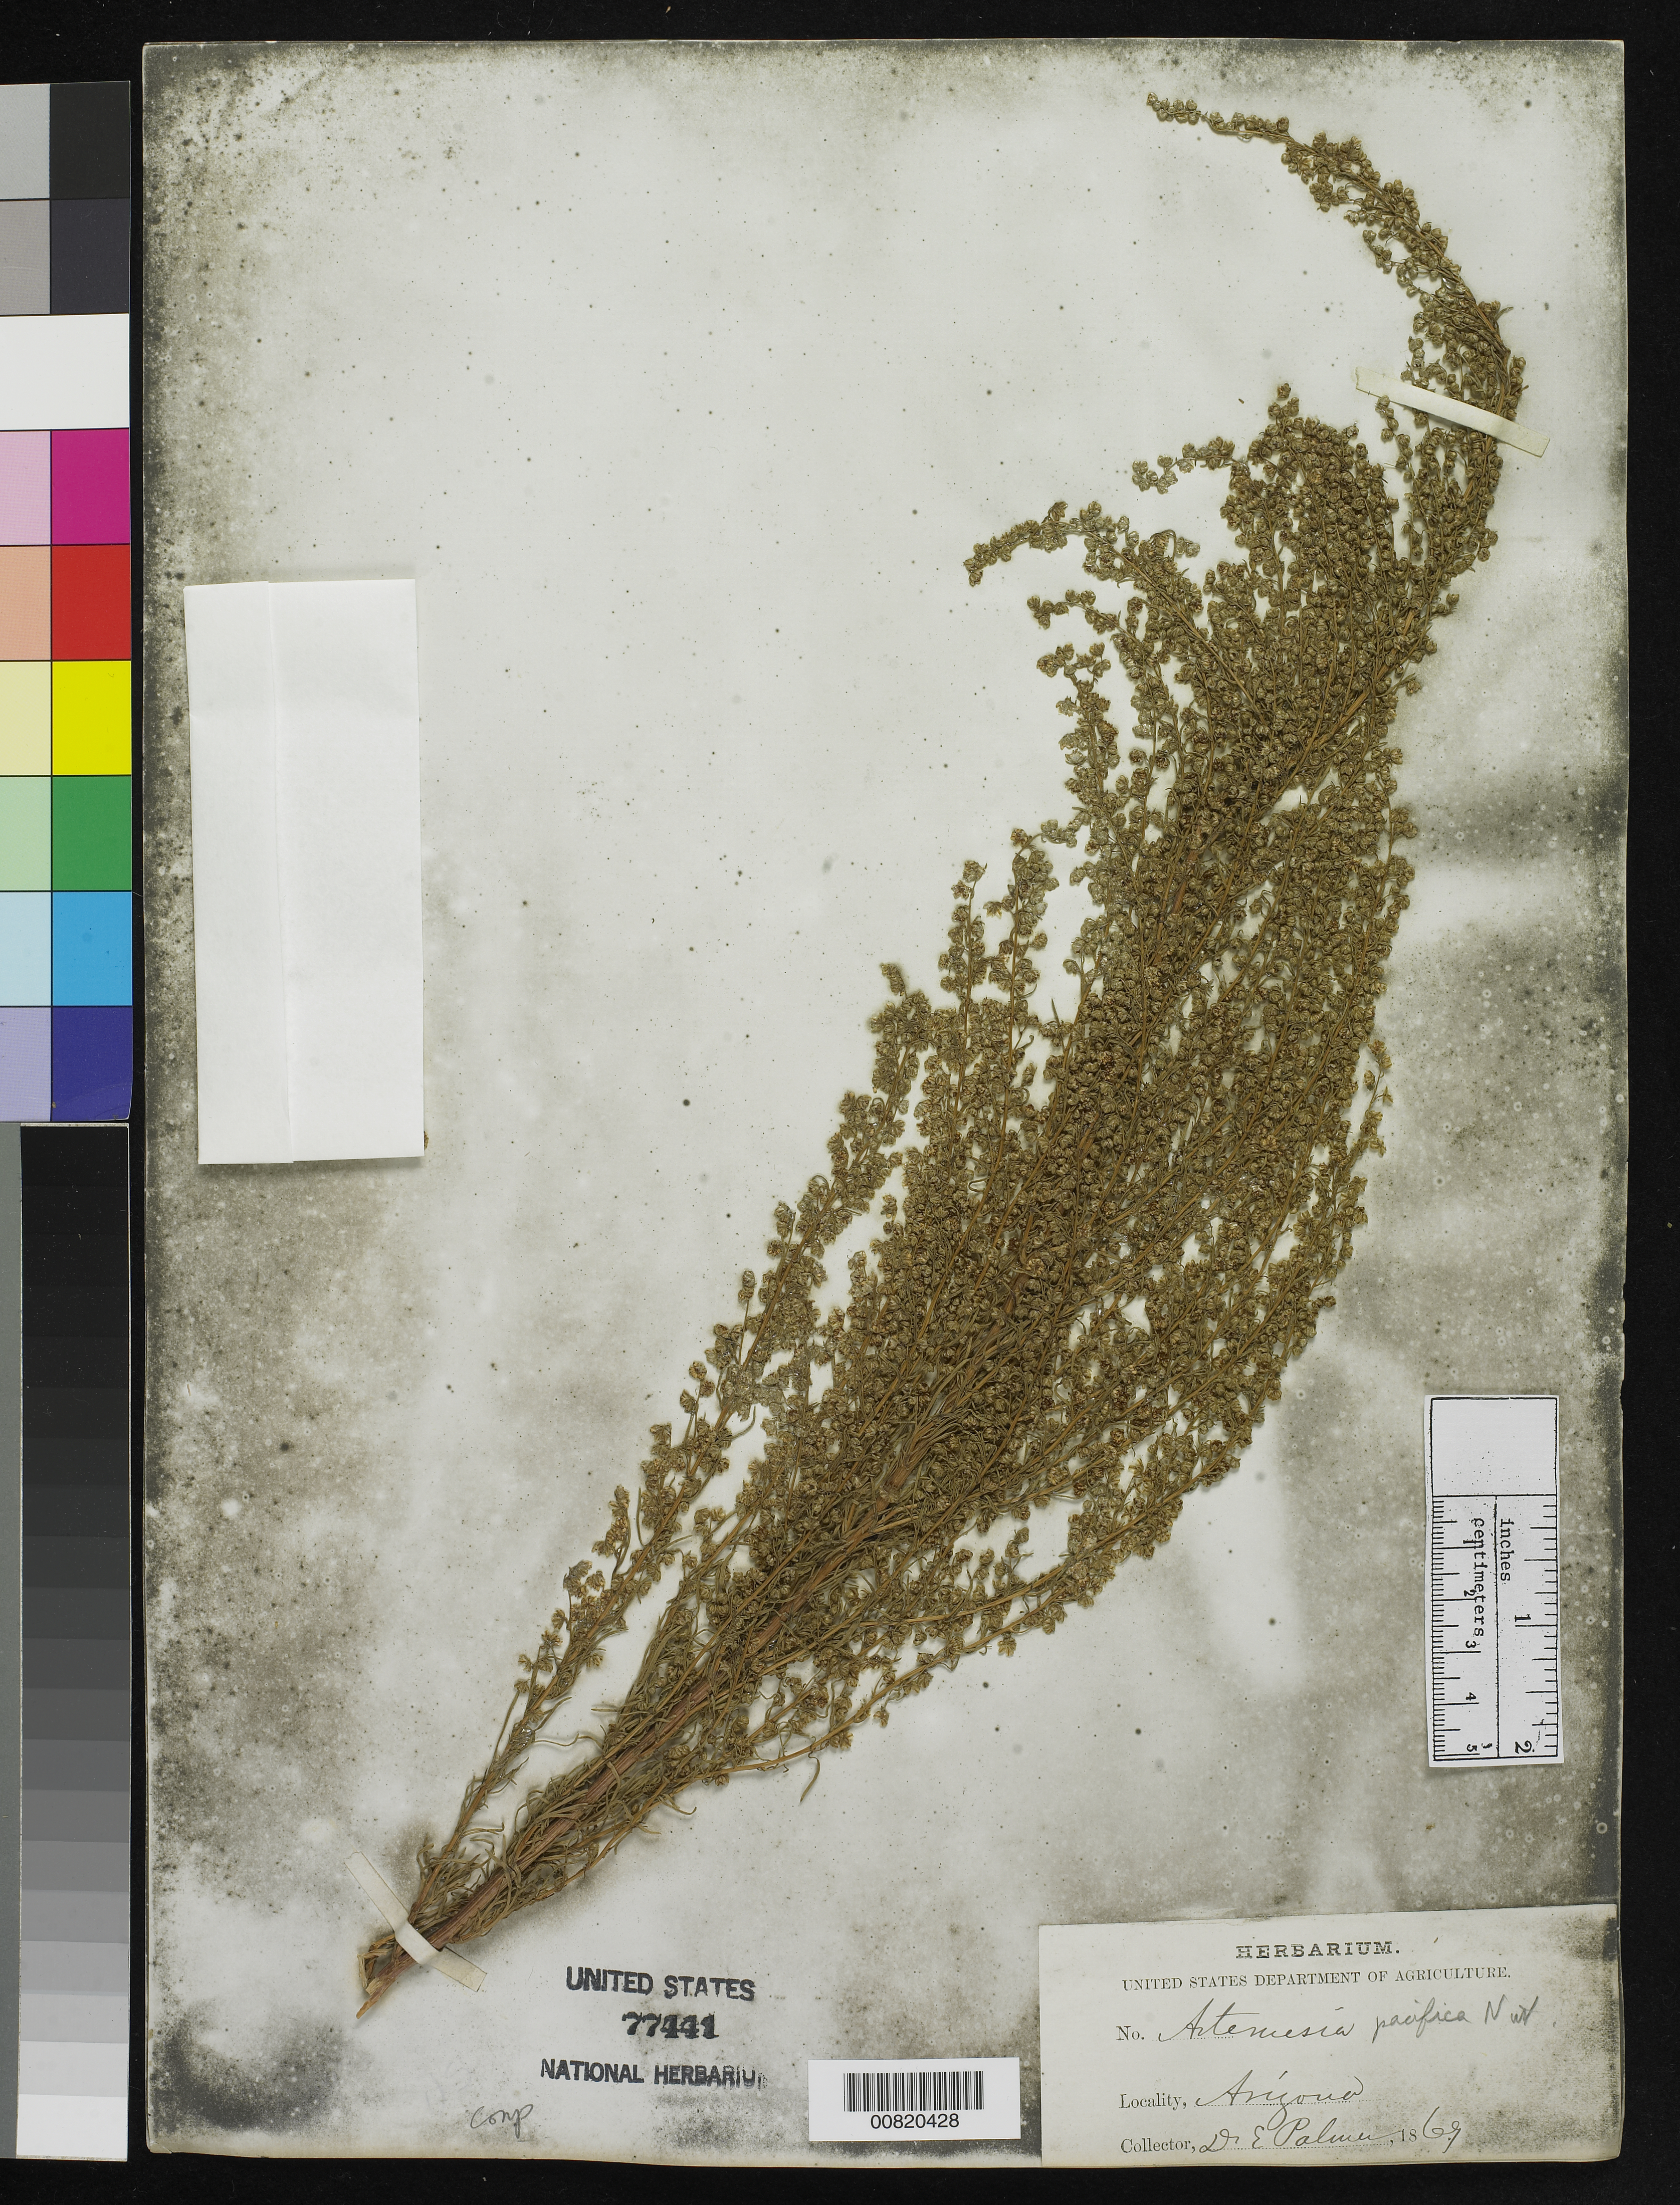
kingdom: Plantae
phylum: Tracheophyta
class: Magnoliopsida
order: Asterales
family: Asteraceae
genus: Artemisia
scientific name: Artemisia pacifica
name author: Nutt.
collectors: E. Palmer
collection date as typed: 1869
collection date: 1869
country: United States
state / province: Arizona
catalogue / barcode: US 77441